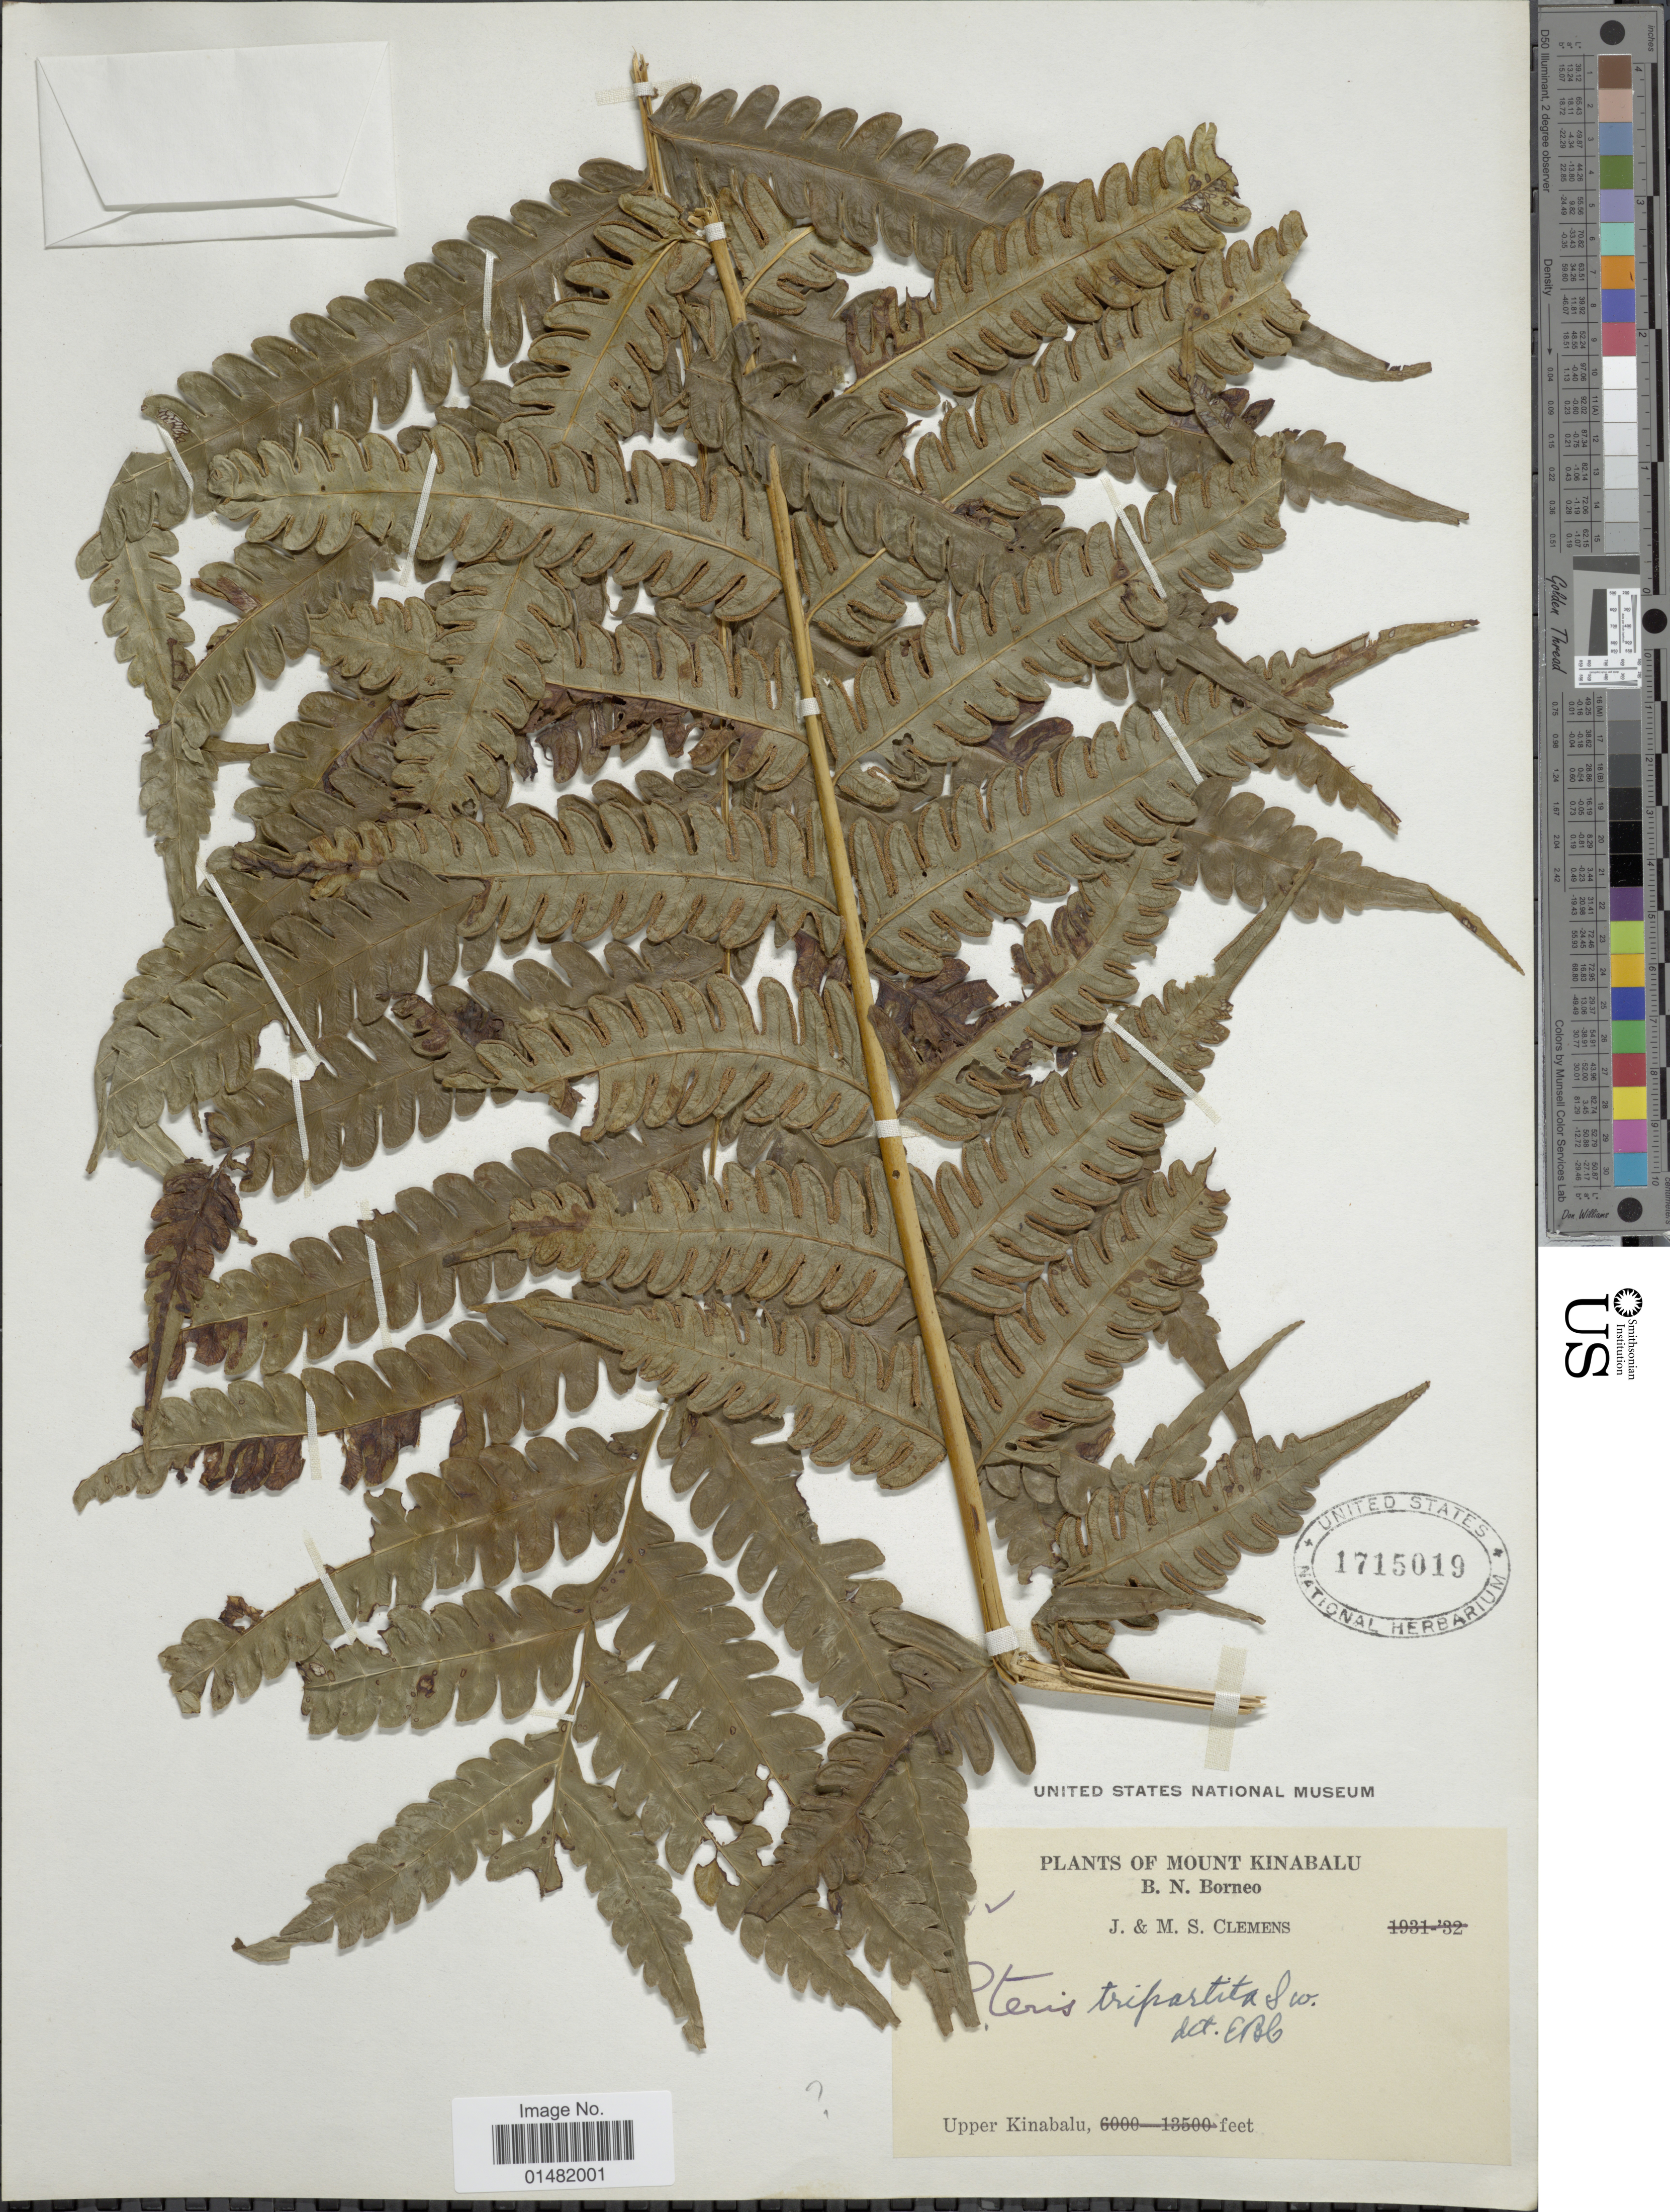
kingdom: Plantae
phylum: Tracheophyta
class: Polypodiopsida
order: Polypodiales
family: Pteridaceae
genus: Pteris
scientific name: Pteris tripartita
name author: Sw.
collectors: J. Clemens & M. S. Clemens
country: Malaysia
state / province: Sabah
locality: Mount Kinabalu, B.N. Borneo, Upper Kinabalu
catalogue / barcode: US 1715019